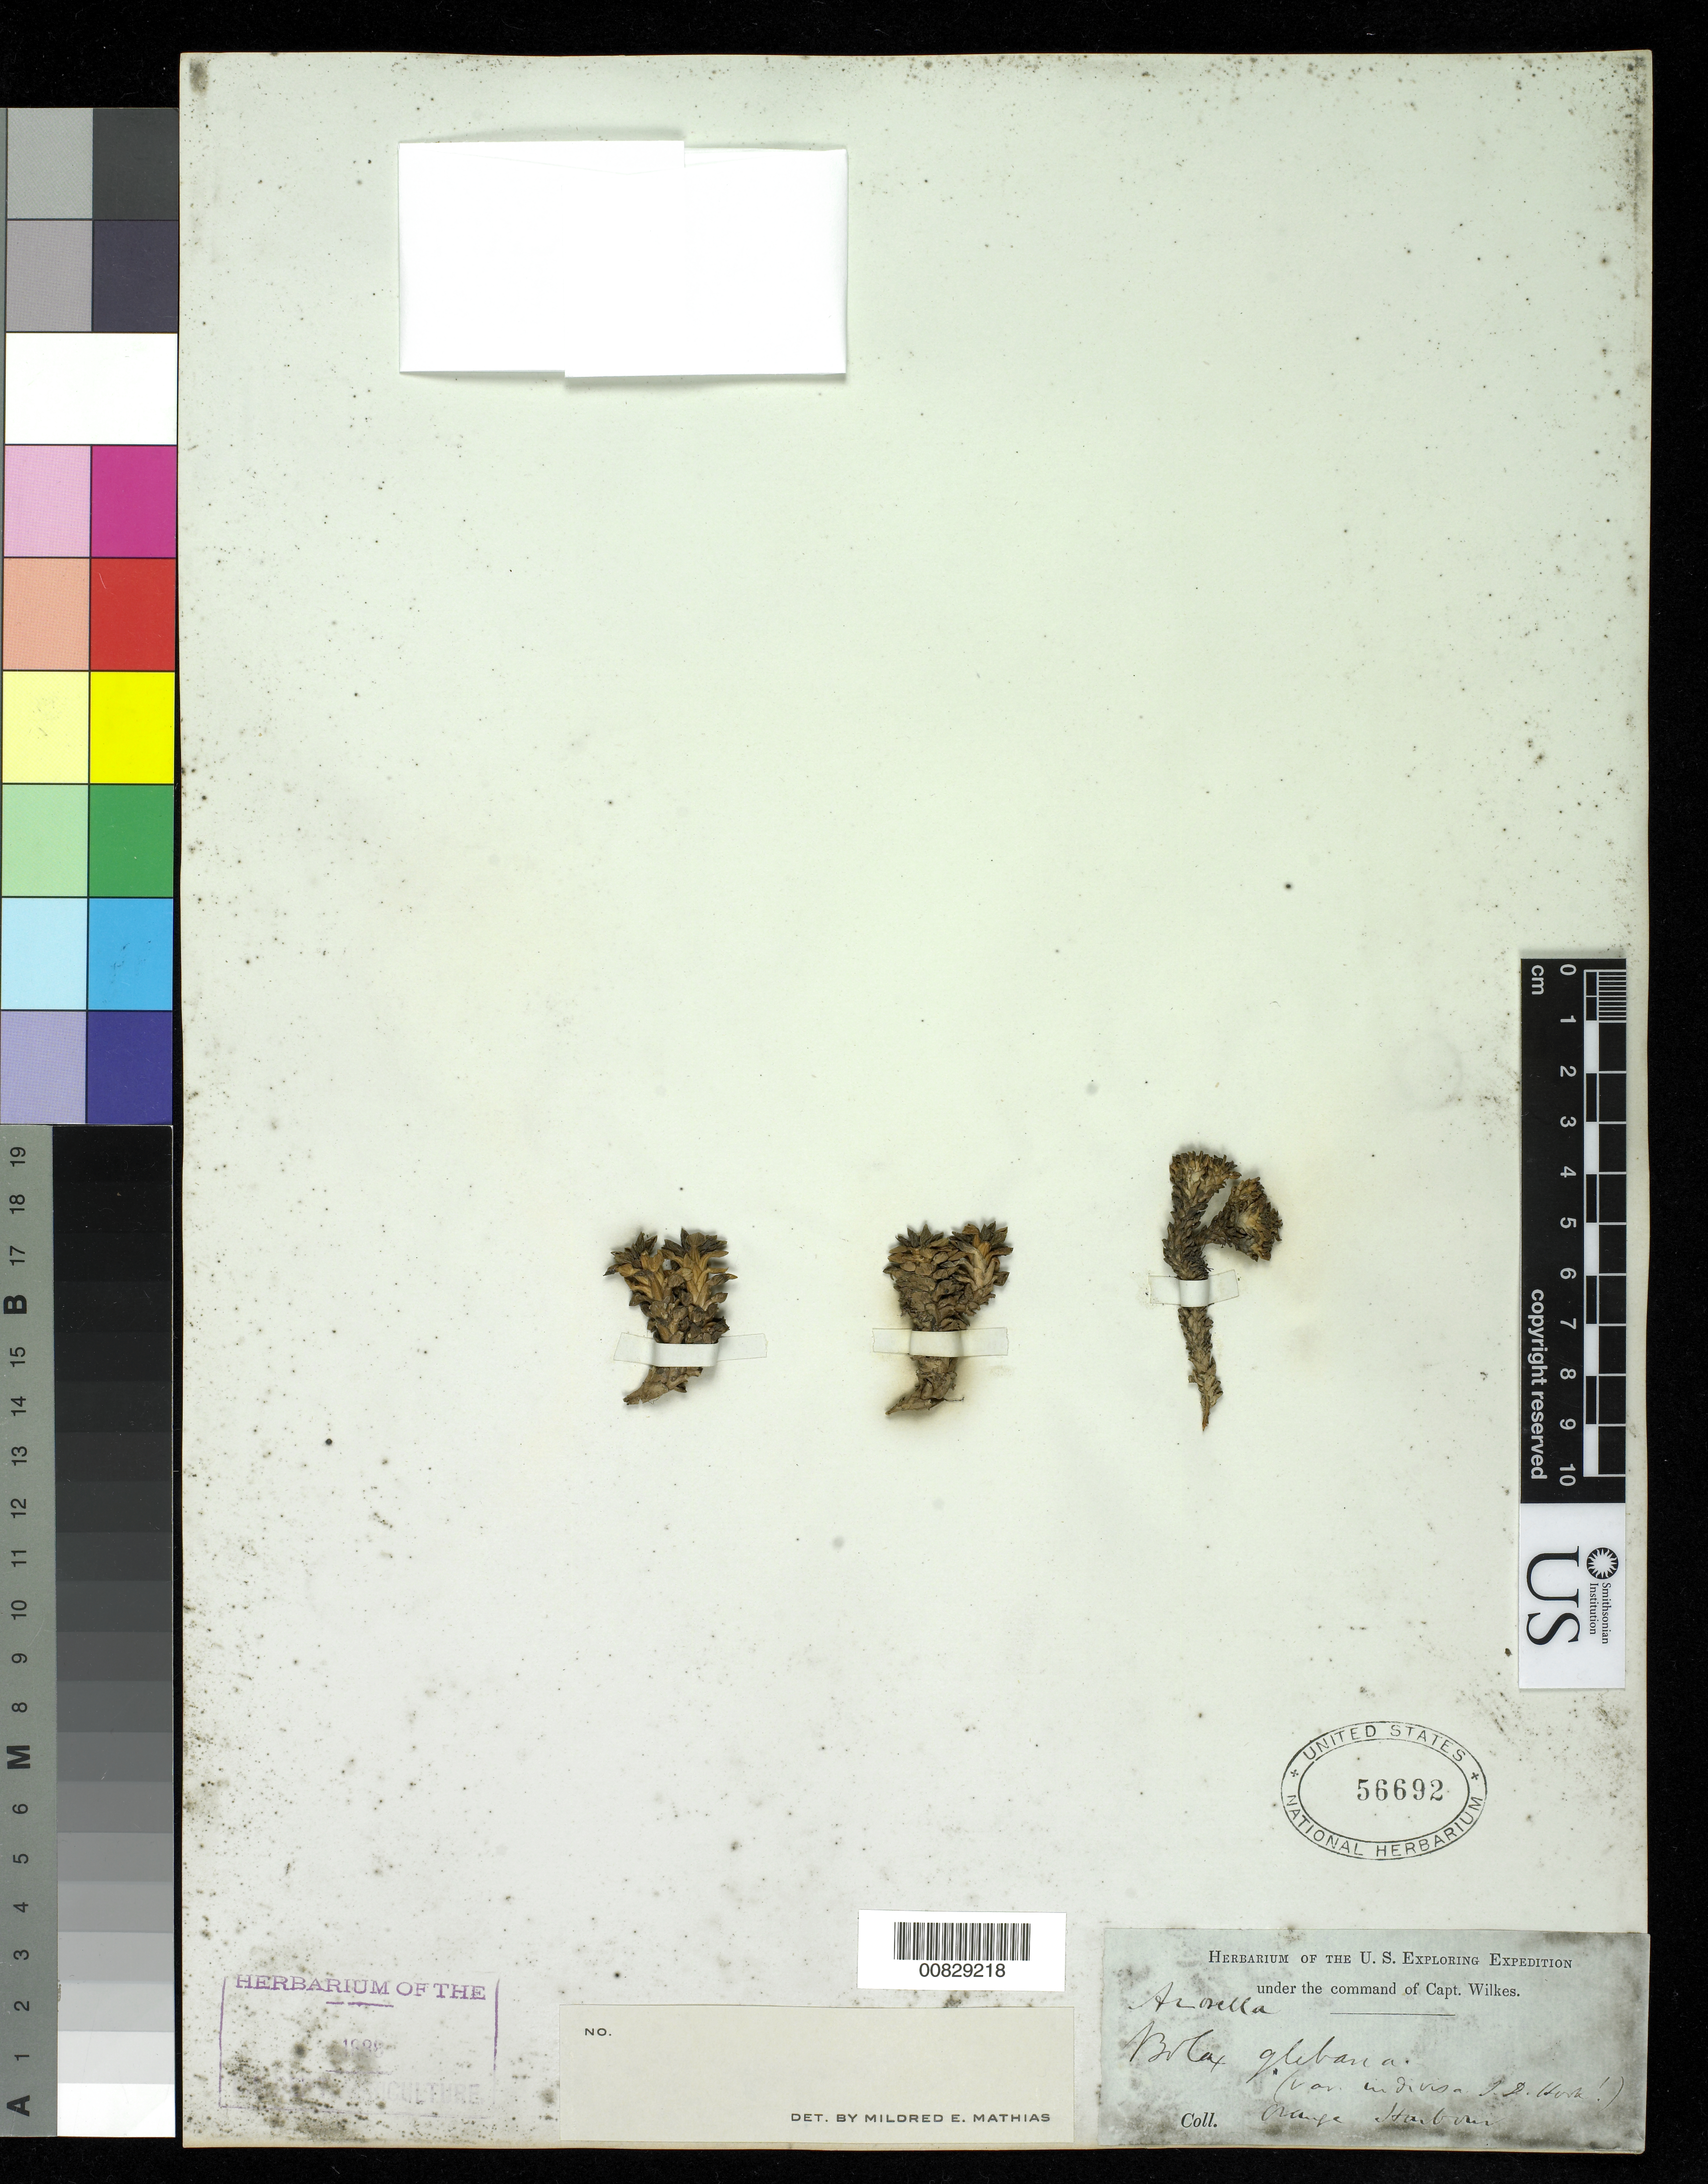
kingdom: Plantae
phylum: Tracheophyta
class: Magnoliopsida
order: Apiales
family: Apiaceae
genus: Bolax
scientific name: Bolax gummifera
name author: (Lam.) Spreng.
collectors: Wilkes Explor. Exped.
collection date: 1838/1842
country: Chile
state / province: Magallanes y de la Antártica Chilena (XII)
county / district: Tierra del Fuego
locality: Orange Harbor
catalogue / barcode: US 56692